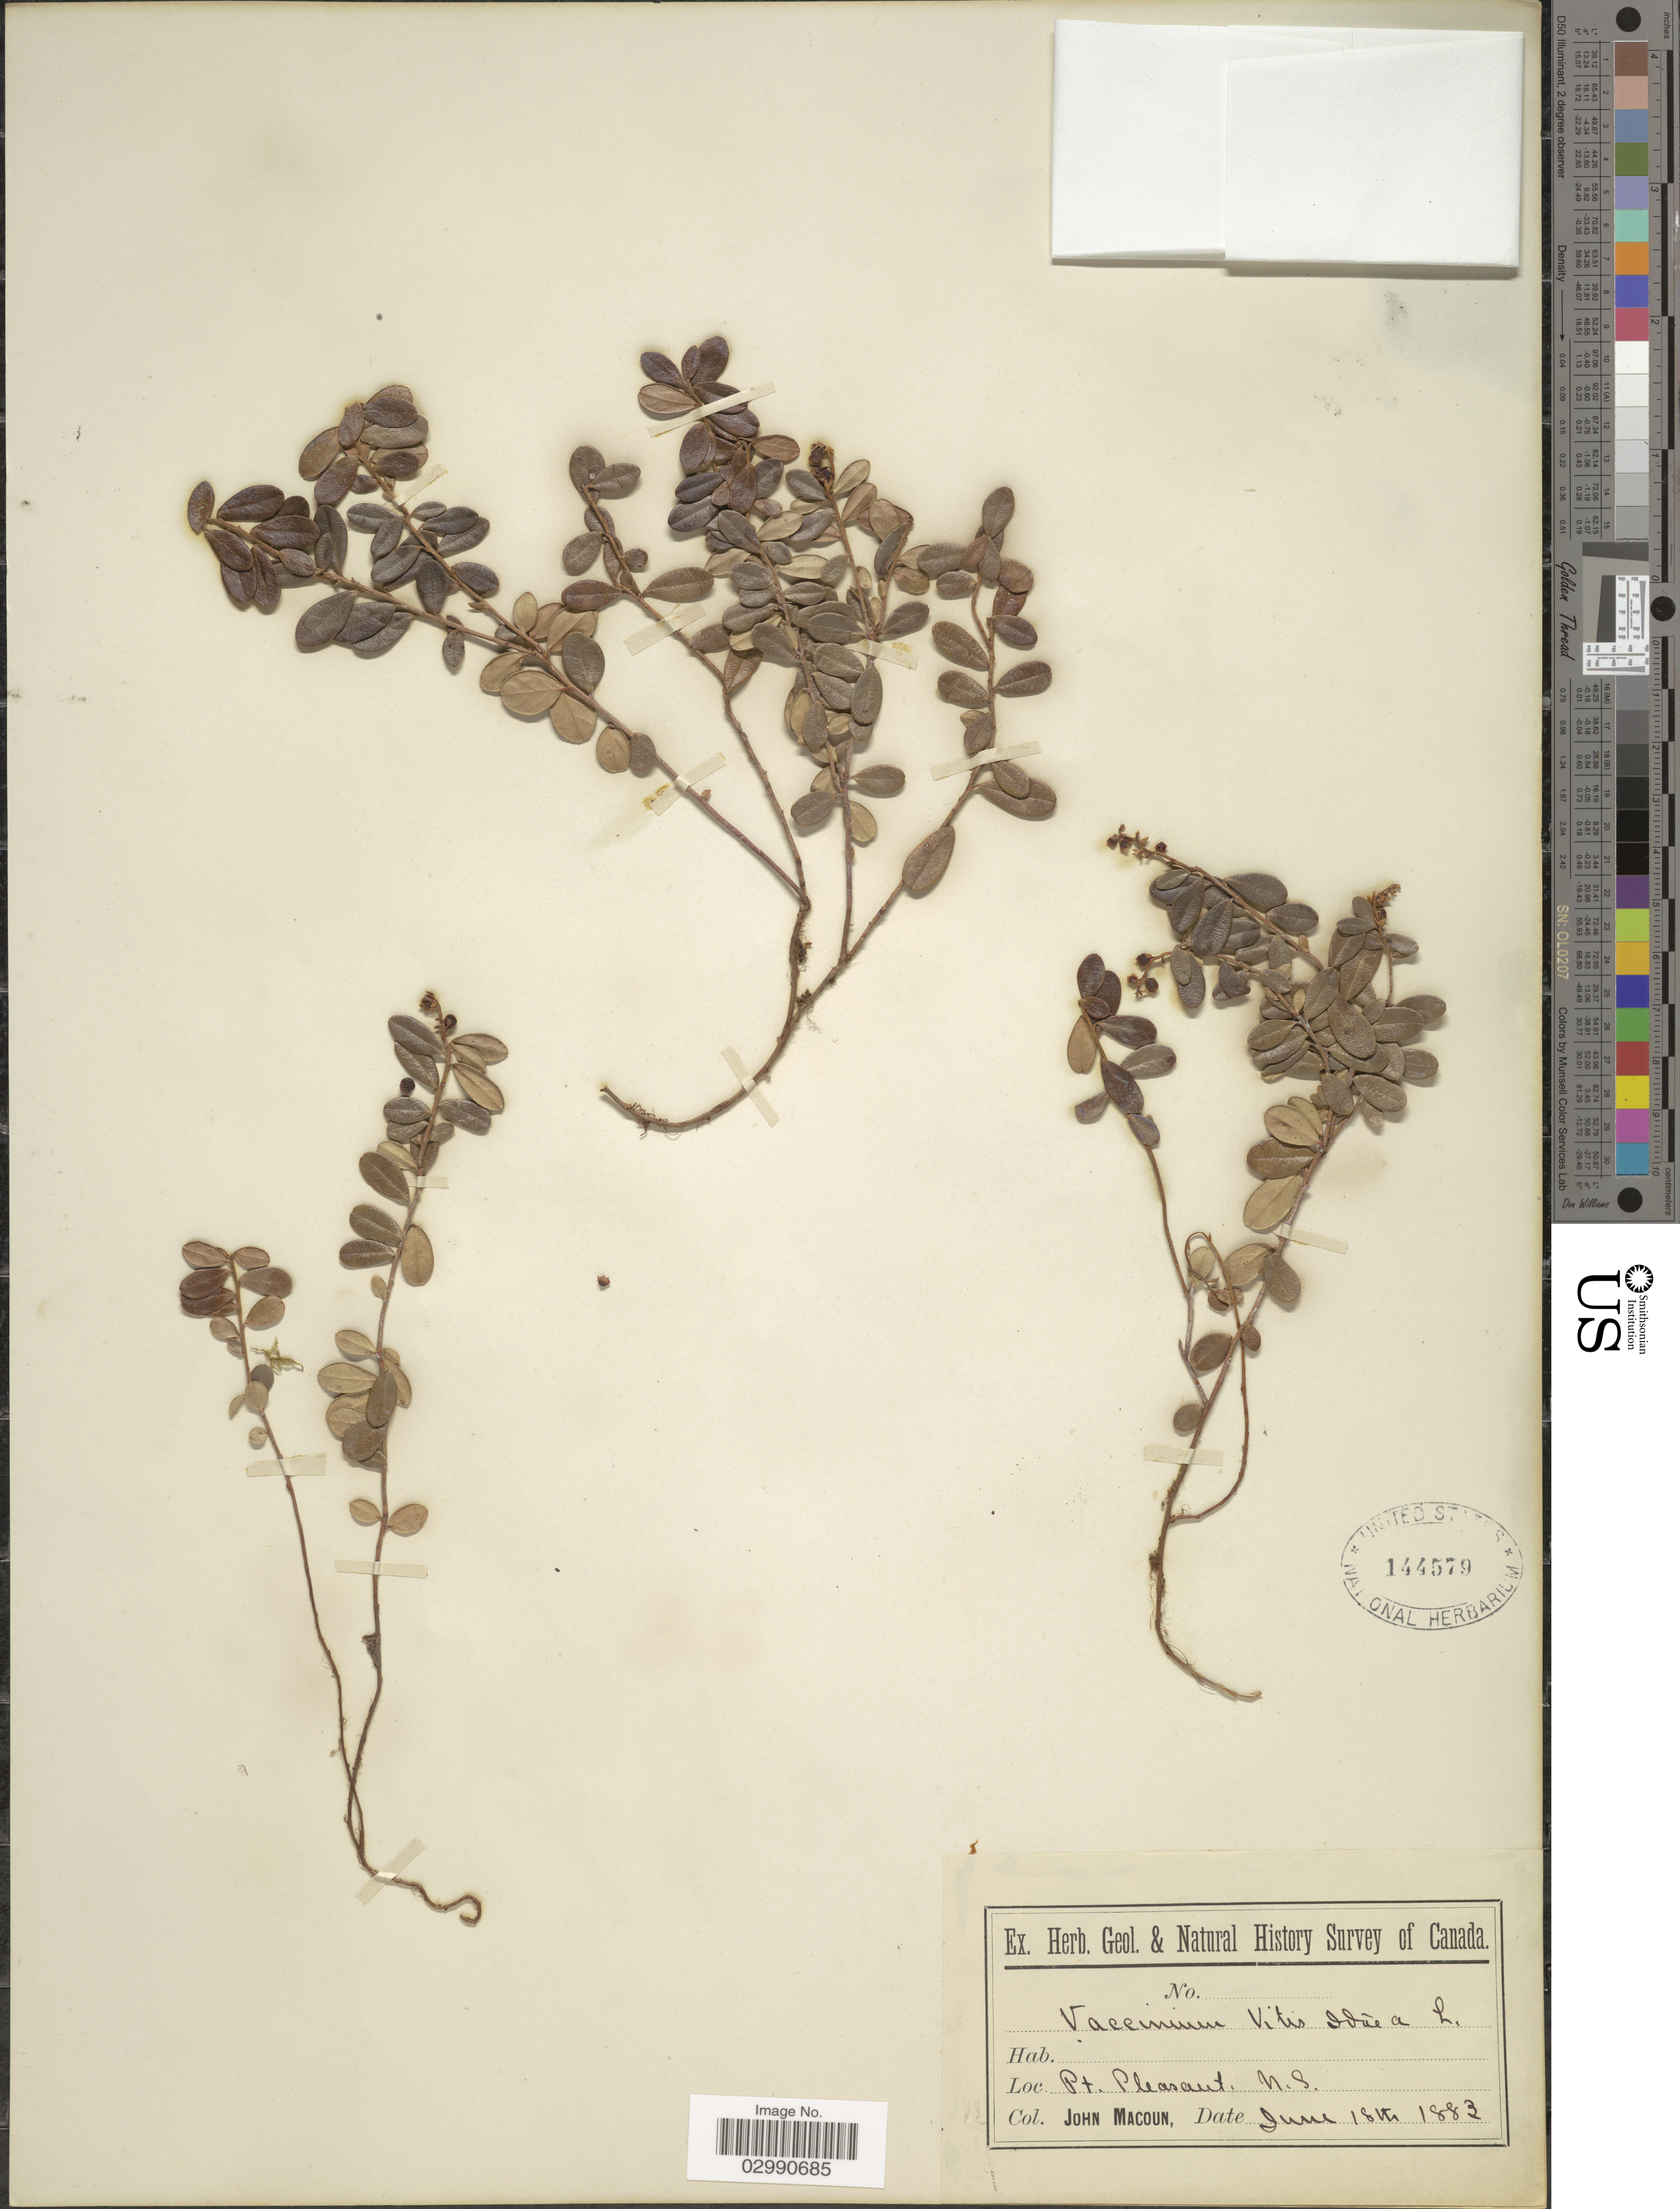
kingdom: Plantae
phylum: Tracheophyta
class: Magnoliopsida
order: Ericales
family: Ericaceae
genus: Vaccinium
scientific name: Vaccinium vitis-idaea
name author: L.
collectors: J. Macoun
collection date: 1883-06-18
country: Canada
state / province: Nova Scotia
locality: Pt. Pleasant, N.S.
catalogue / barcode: US 144579